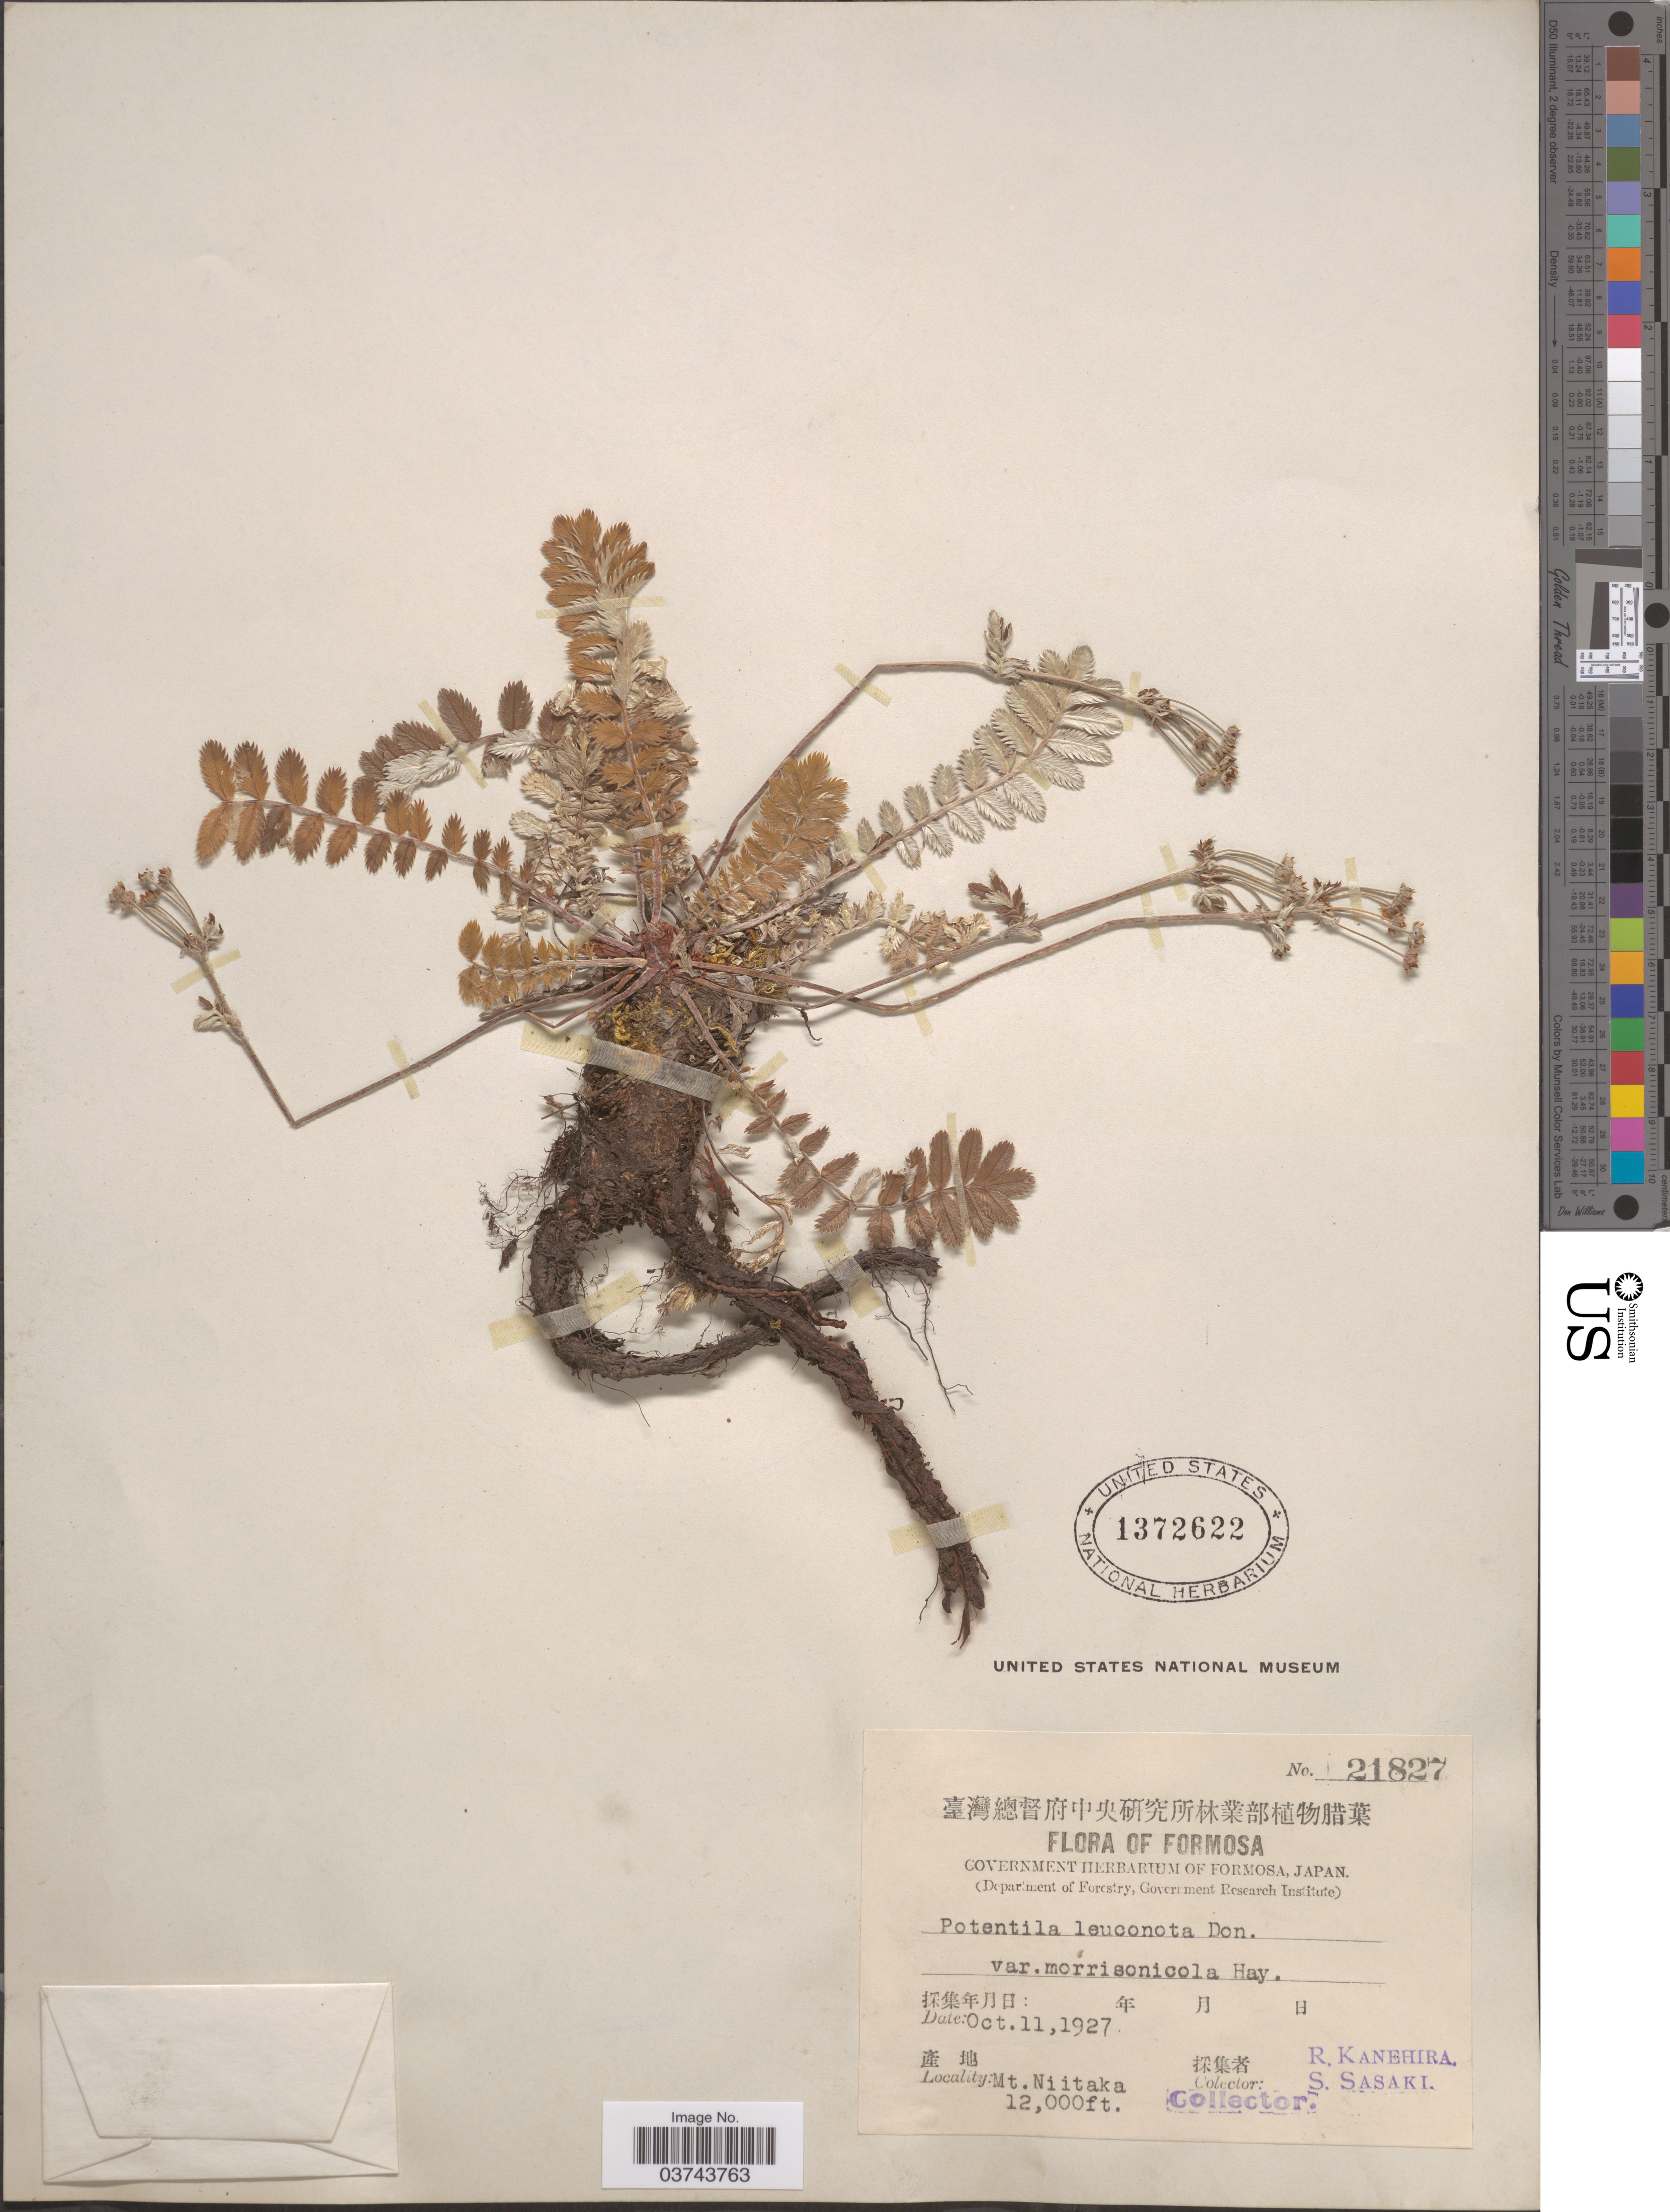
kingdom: Plantae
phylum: Tracheophyta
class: Magnoliopsida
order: Rosales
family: Rosaceae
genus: Potentilla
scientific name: Potentilla leuconota var. morrisonicola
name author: Hayata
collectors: R. Kanehira & S. Sasaki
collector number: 21827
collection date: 1927-10-11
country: Taiwan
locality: Formosa. Mt. Niitaka.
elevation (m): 3658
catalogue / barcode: US 1372622